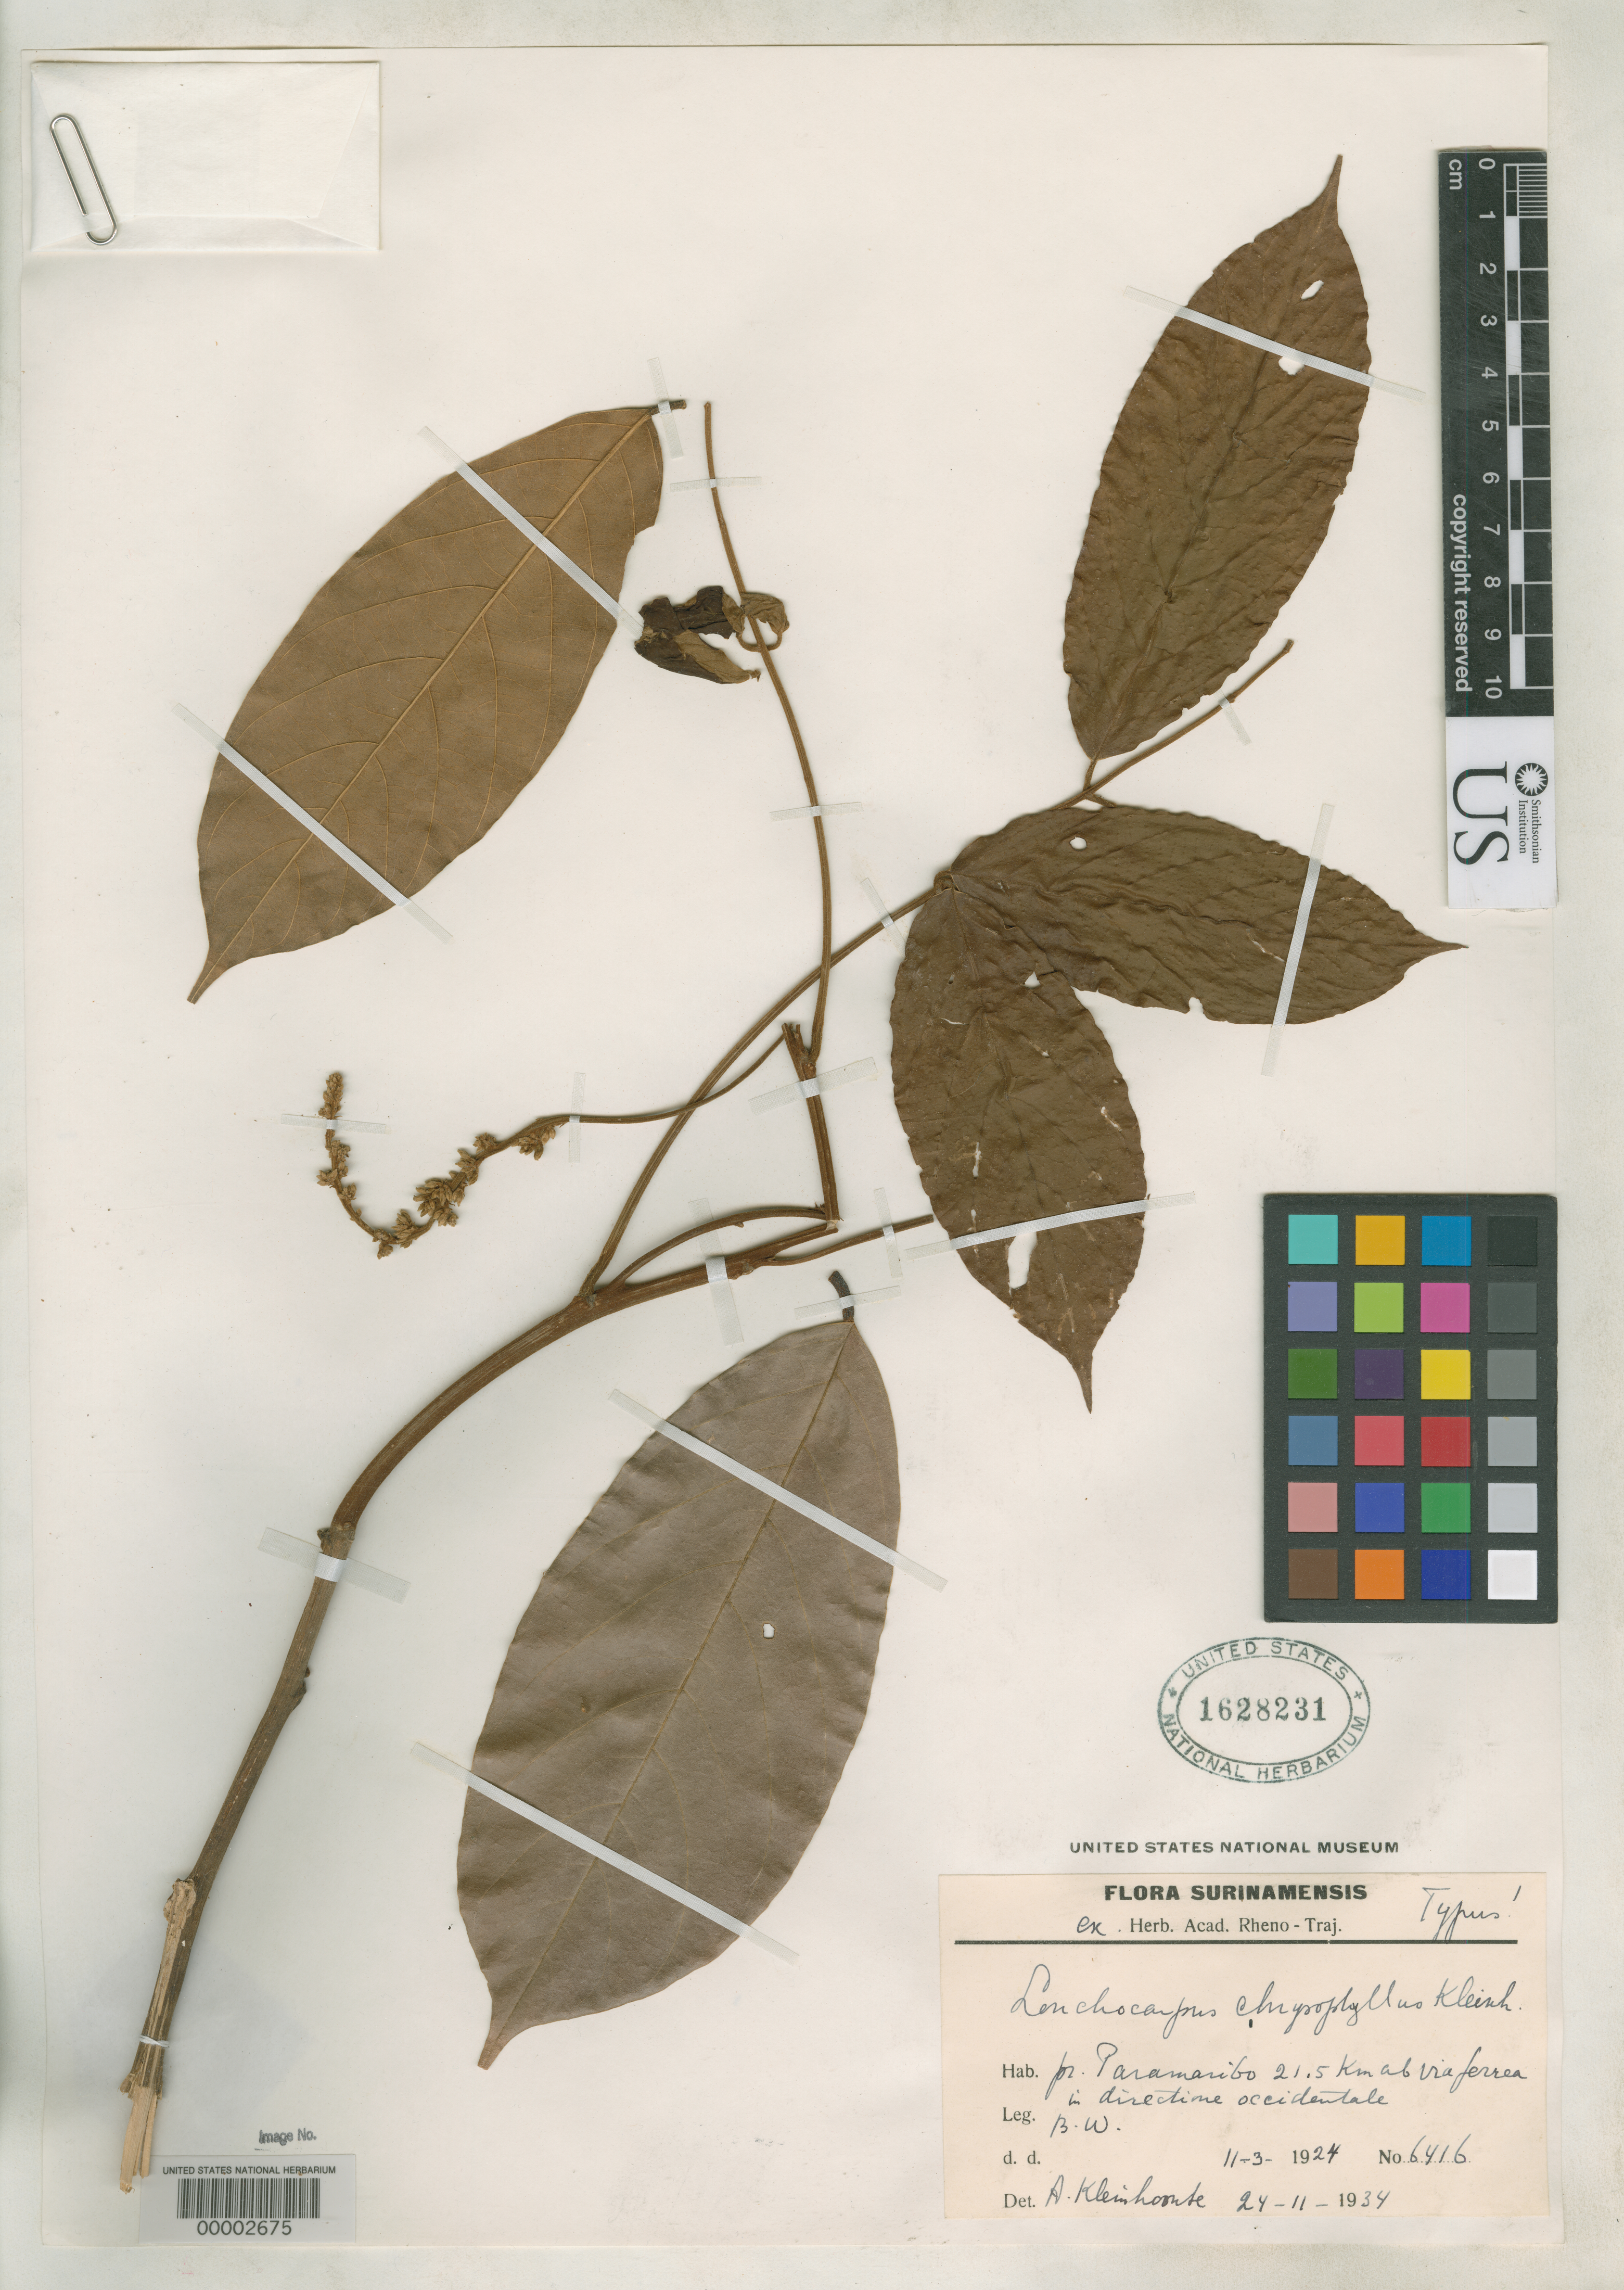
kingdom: Plantae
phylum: Tracheophyta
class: Magnoliopsida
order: Fabales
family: Fabaceae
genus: Lonchocarpus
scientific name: Lonchocarpus chrysophyllus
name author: Kleinhoonte in Pulle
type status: Type Material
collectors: ex herb. B.W.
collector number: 6416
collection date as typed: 11 Mar 1924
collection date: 1924-03-11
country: Suriname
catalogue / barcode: US 1628231